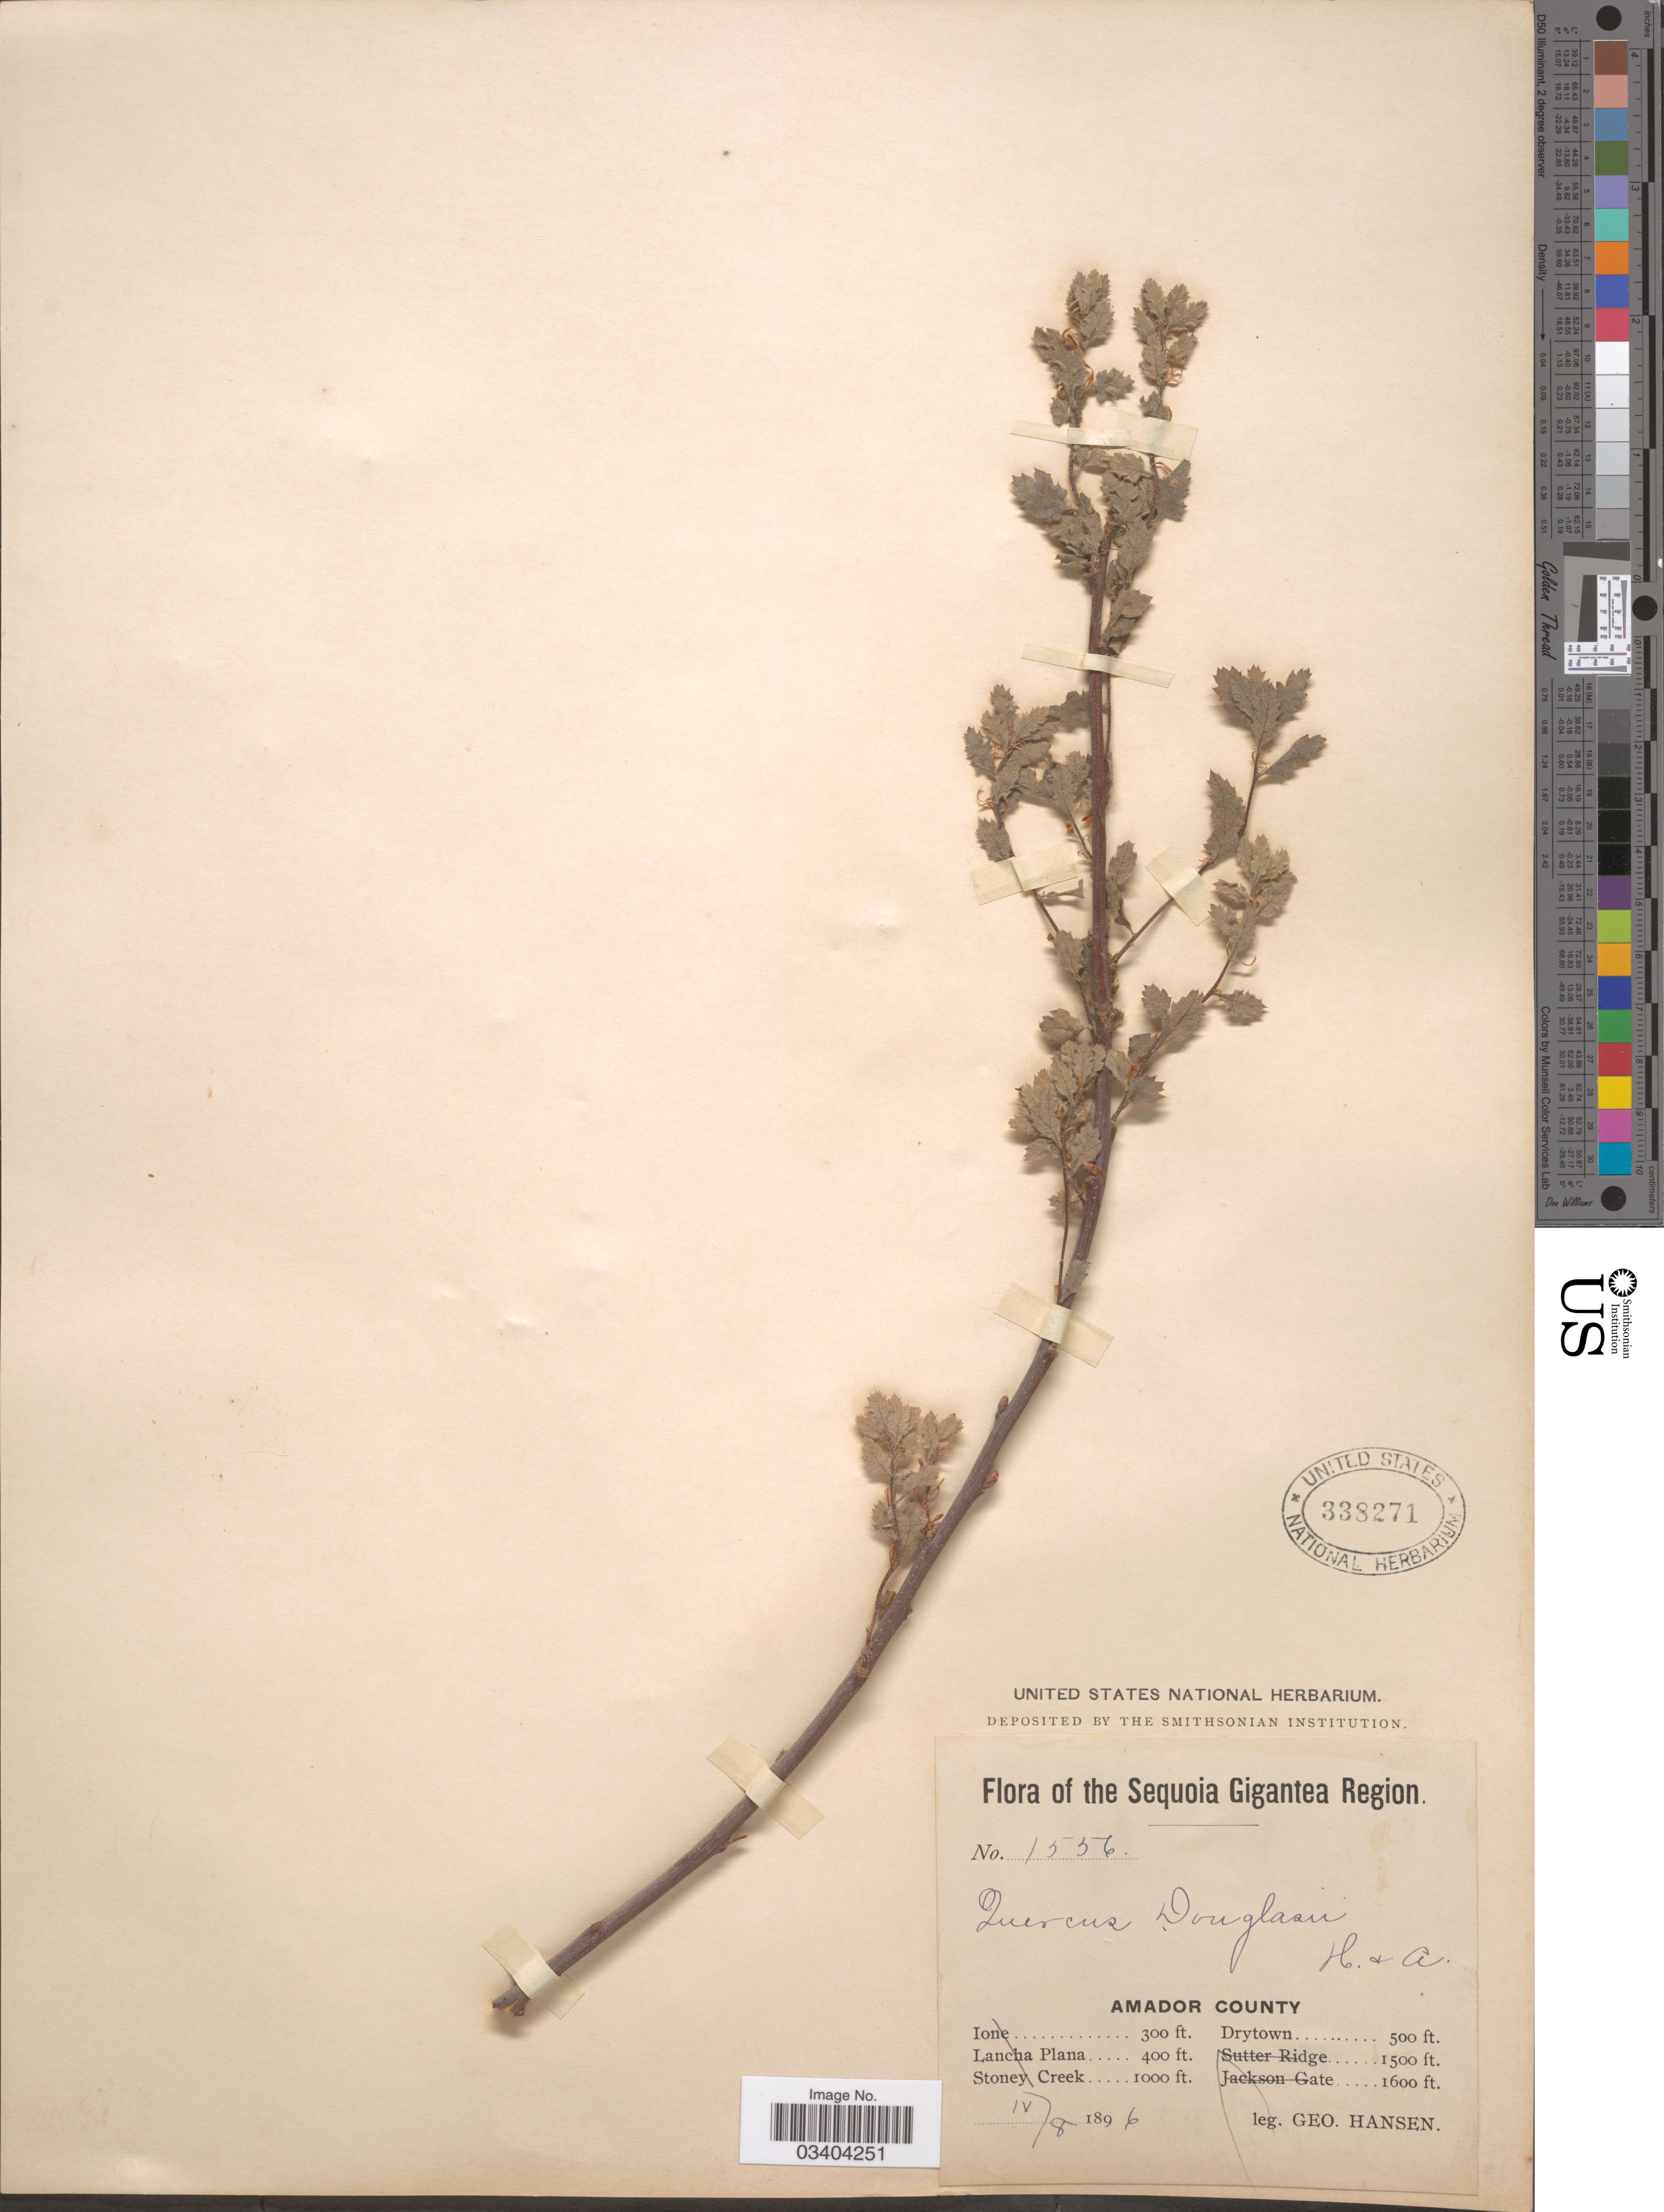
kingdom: Plantae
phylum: Tracheophyta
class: Magnoliopsida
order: Fagales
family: Fagaceae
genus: Quercus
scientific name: Quercus douglasii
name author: Hook. & Arn.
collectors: G. Hansen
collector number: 1556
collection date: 1896-04-08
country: United States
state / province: California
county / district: Amador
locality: Sequoia Gigantea Region. Amador County. Drytown.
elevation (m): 152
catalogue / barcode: US 338271